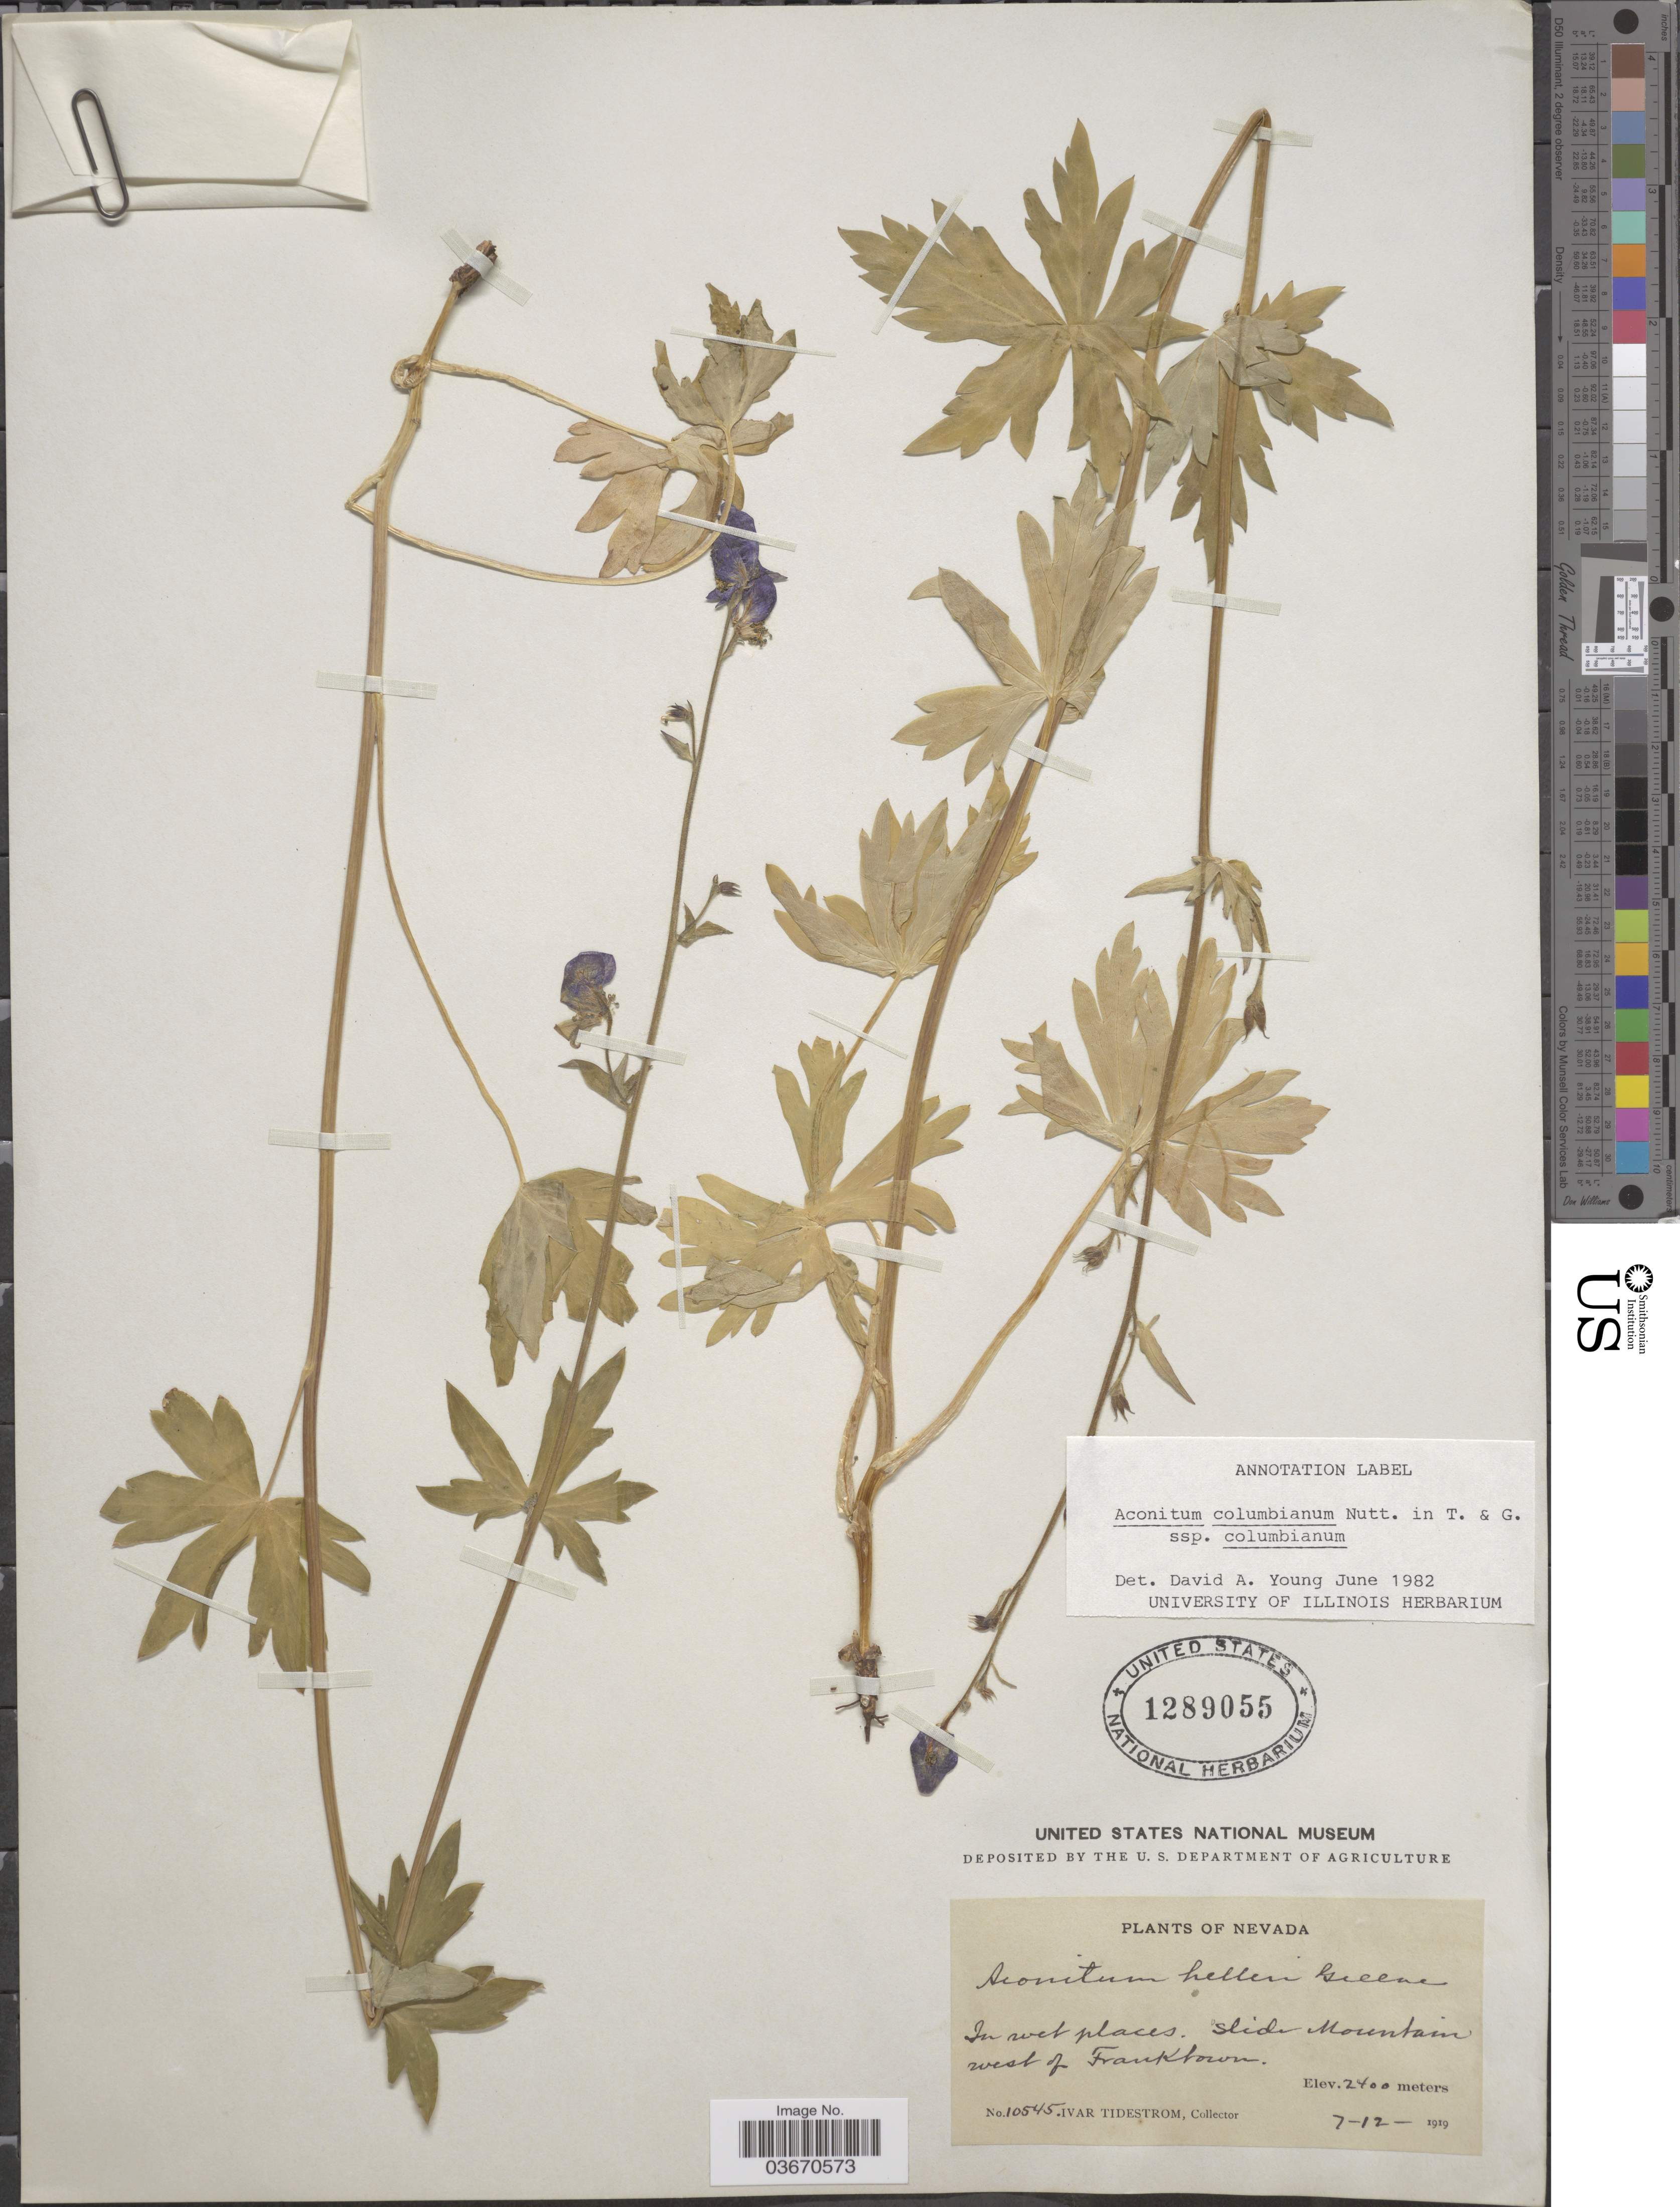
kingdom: Plantae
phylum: Tracheophyta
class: Magnoliopsida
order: Ranunculales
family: Ranunculaceae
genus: Aconitum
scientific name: Aconitum columbianum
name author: Nutt.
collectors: I. F. Tidestrom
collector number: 10545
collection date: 1919-07-12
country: United States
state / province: Nevada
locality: Slide Mountain west of Franktown.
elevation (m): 2400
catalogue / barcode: US 1289055